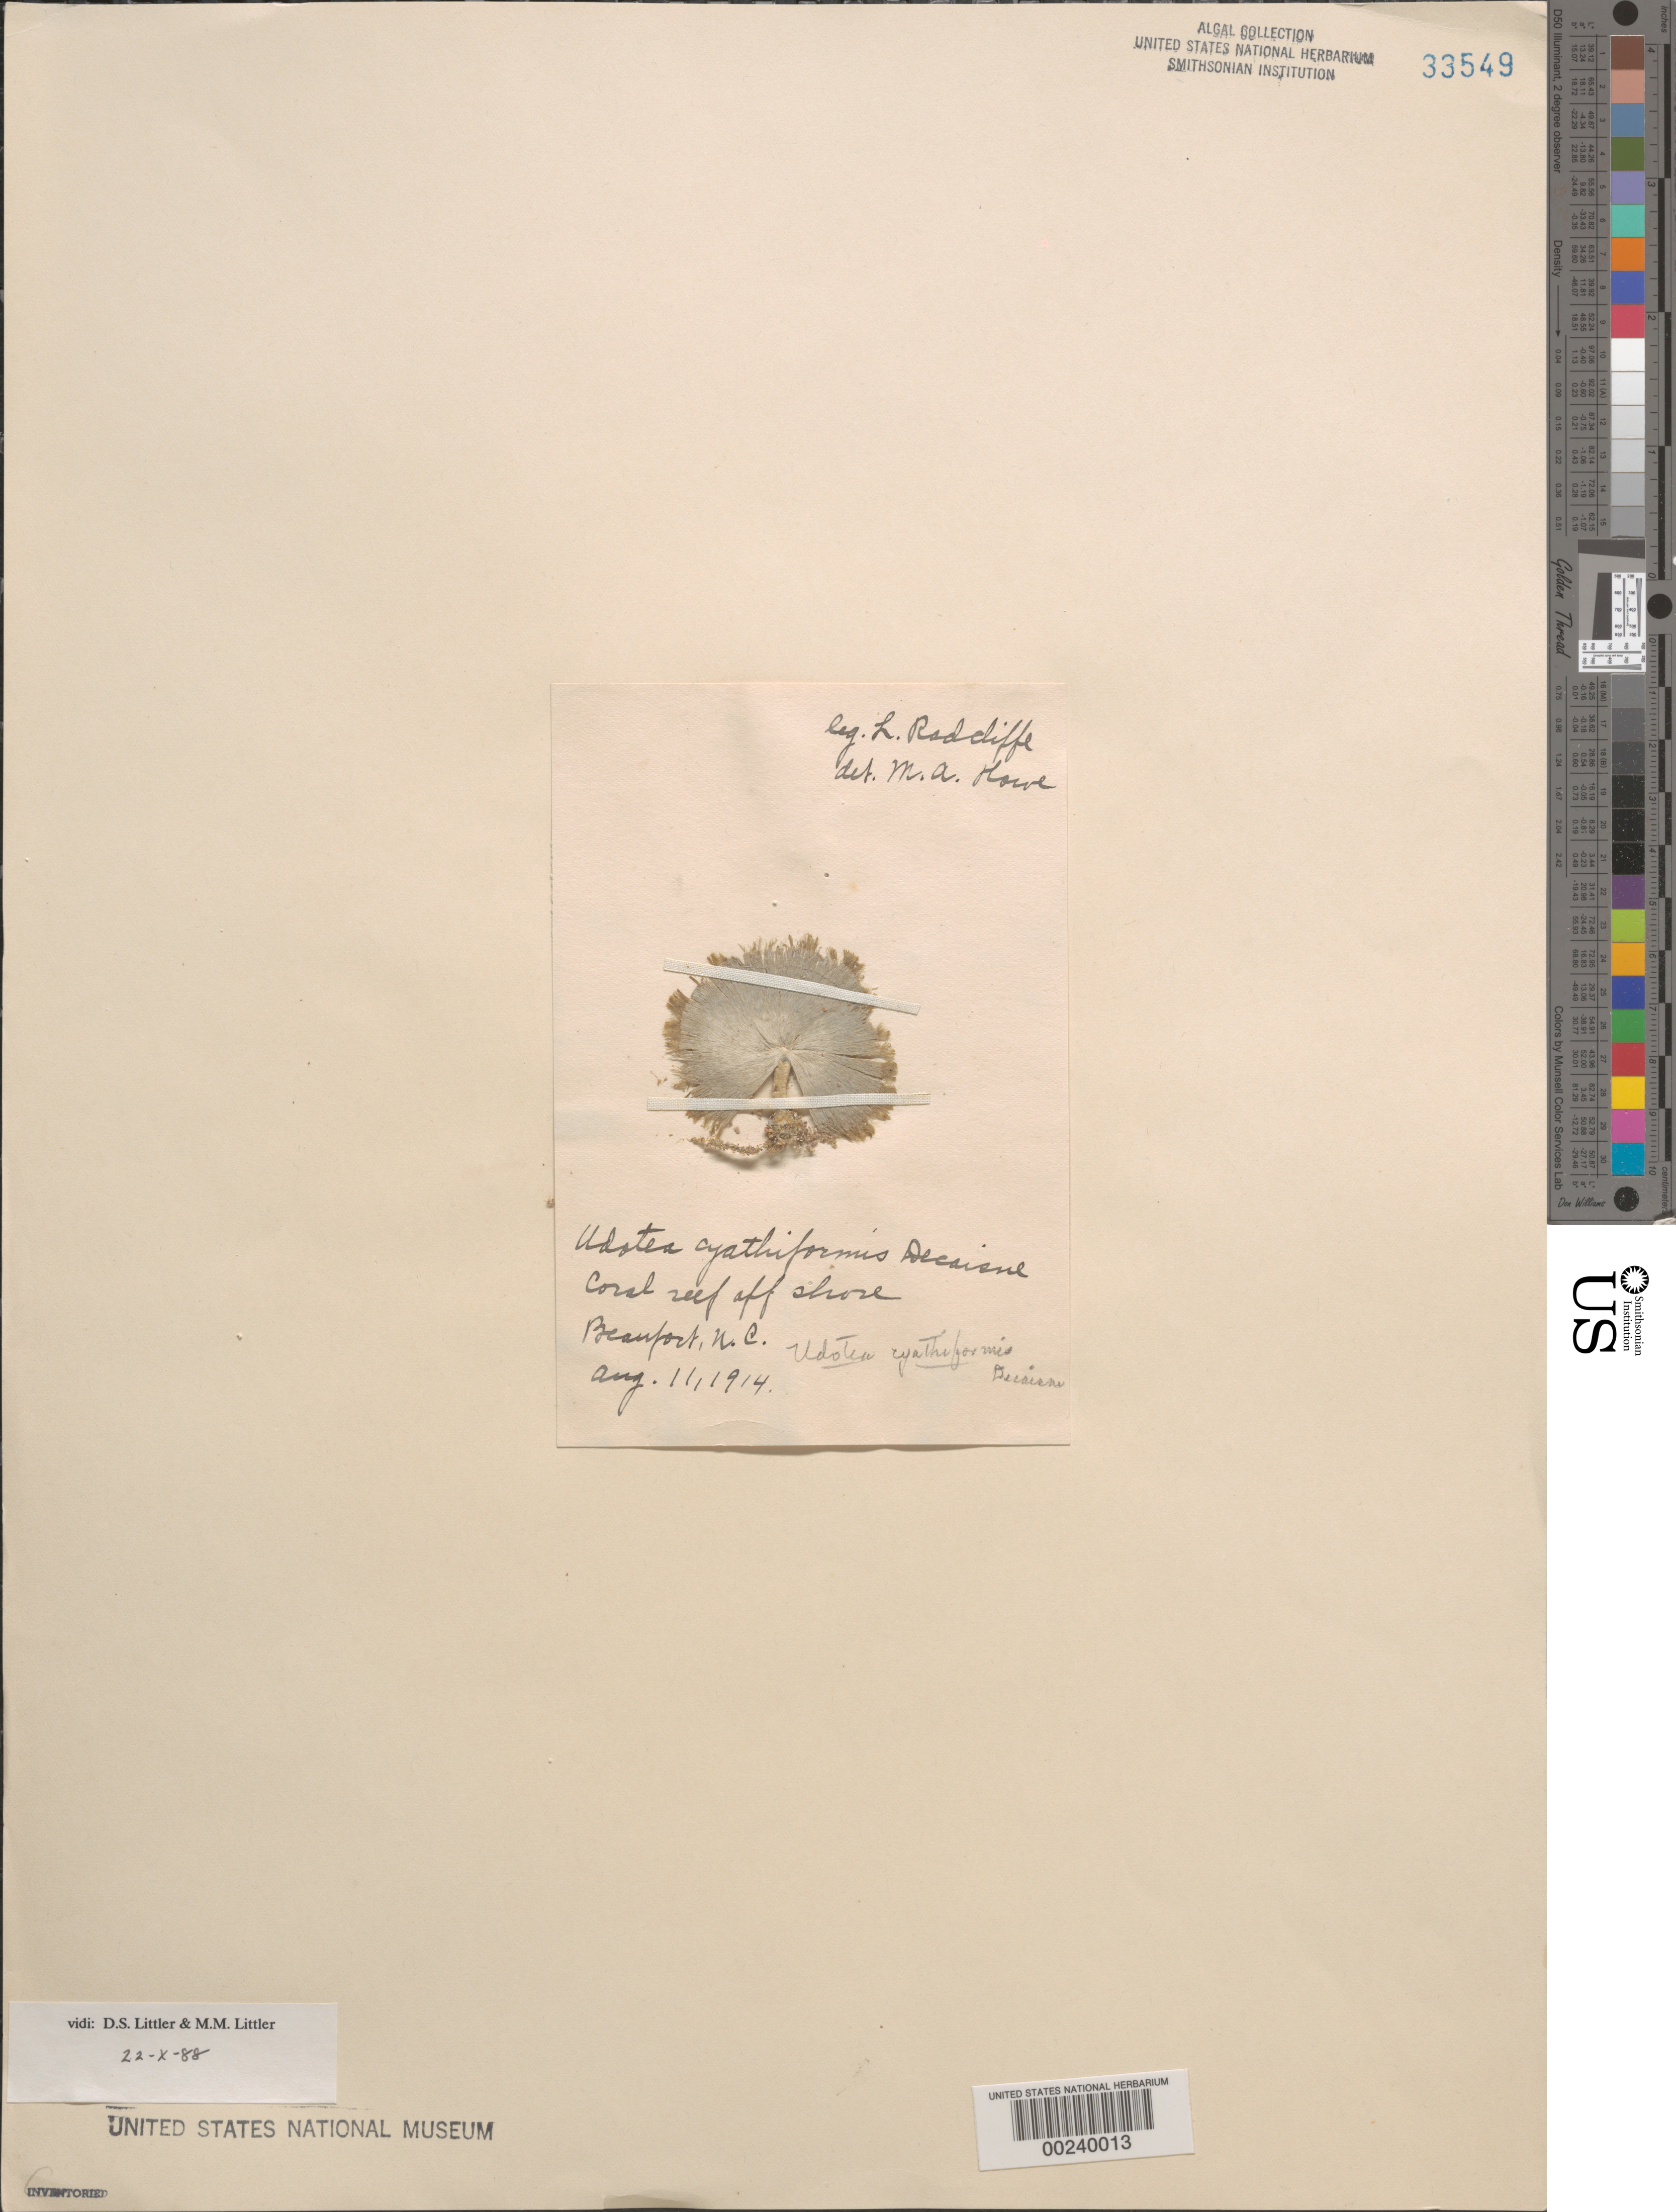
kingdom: Plantae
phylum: Chlorophyta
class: Ulvophyceae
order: Bryopsidales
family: Udoteaceae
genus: Udotea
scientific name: Udotea cyathiformis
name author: Decne.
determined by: Howe, M. A.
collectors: L. Radcliffe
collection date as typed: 11 Aug 1914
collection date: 1914-08-11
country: United States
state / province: North Carolina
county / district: Carteret County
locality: Coral reef off Beaufort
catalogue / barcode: US 33549